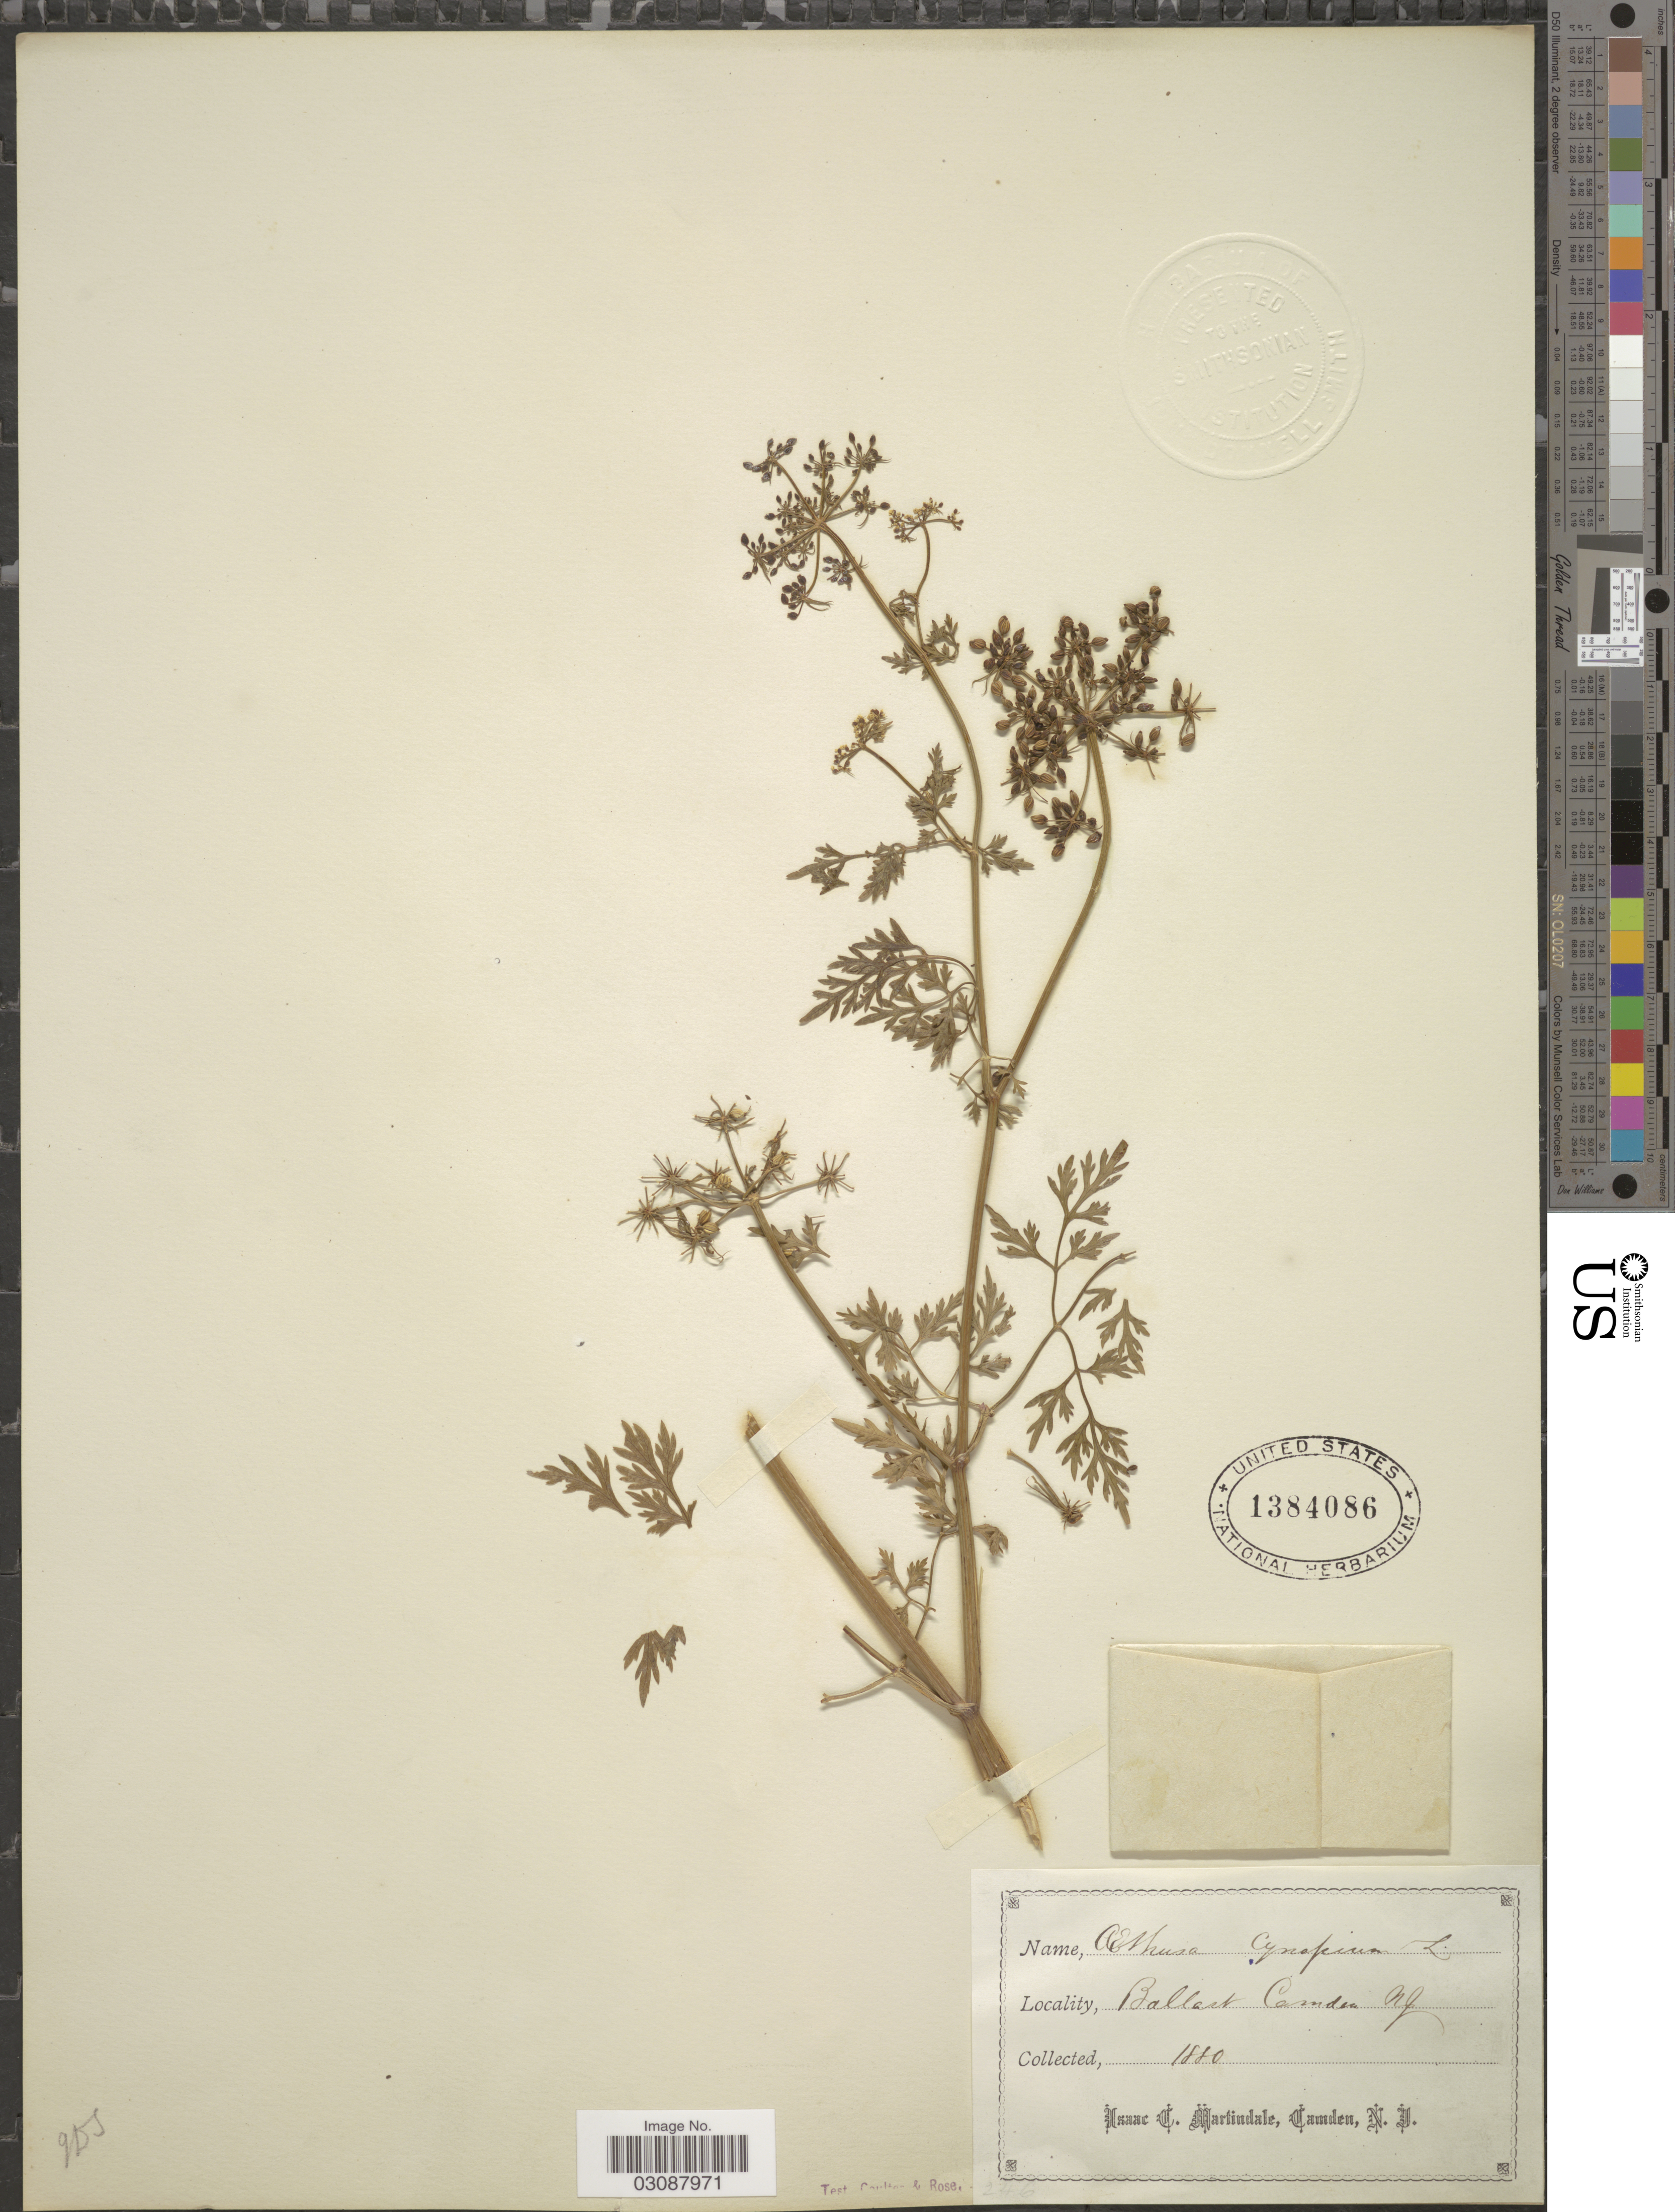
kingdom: Plantae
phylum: Tracheophyta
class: Magnoliopsida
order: Apiales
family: Apiaceae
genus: Aethusa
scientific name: Aethusa cynapium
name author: L.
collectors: I. C. Martindale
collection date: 1880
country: United States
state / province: New Jersey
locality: Ballast Camden NJ.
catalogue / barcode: US 1384086